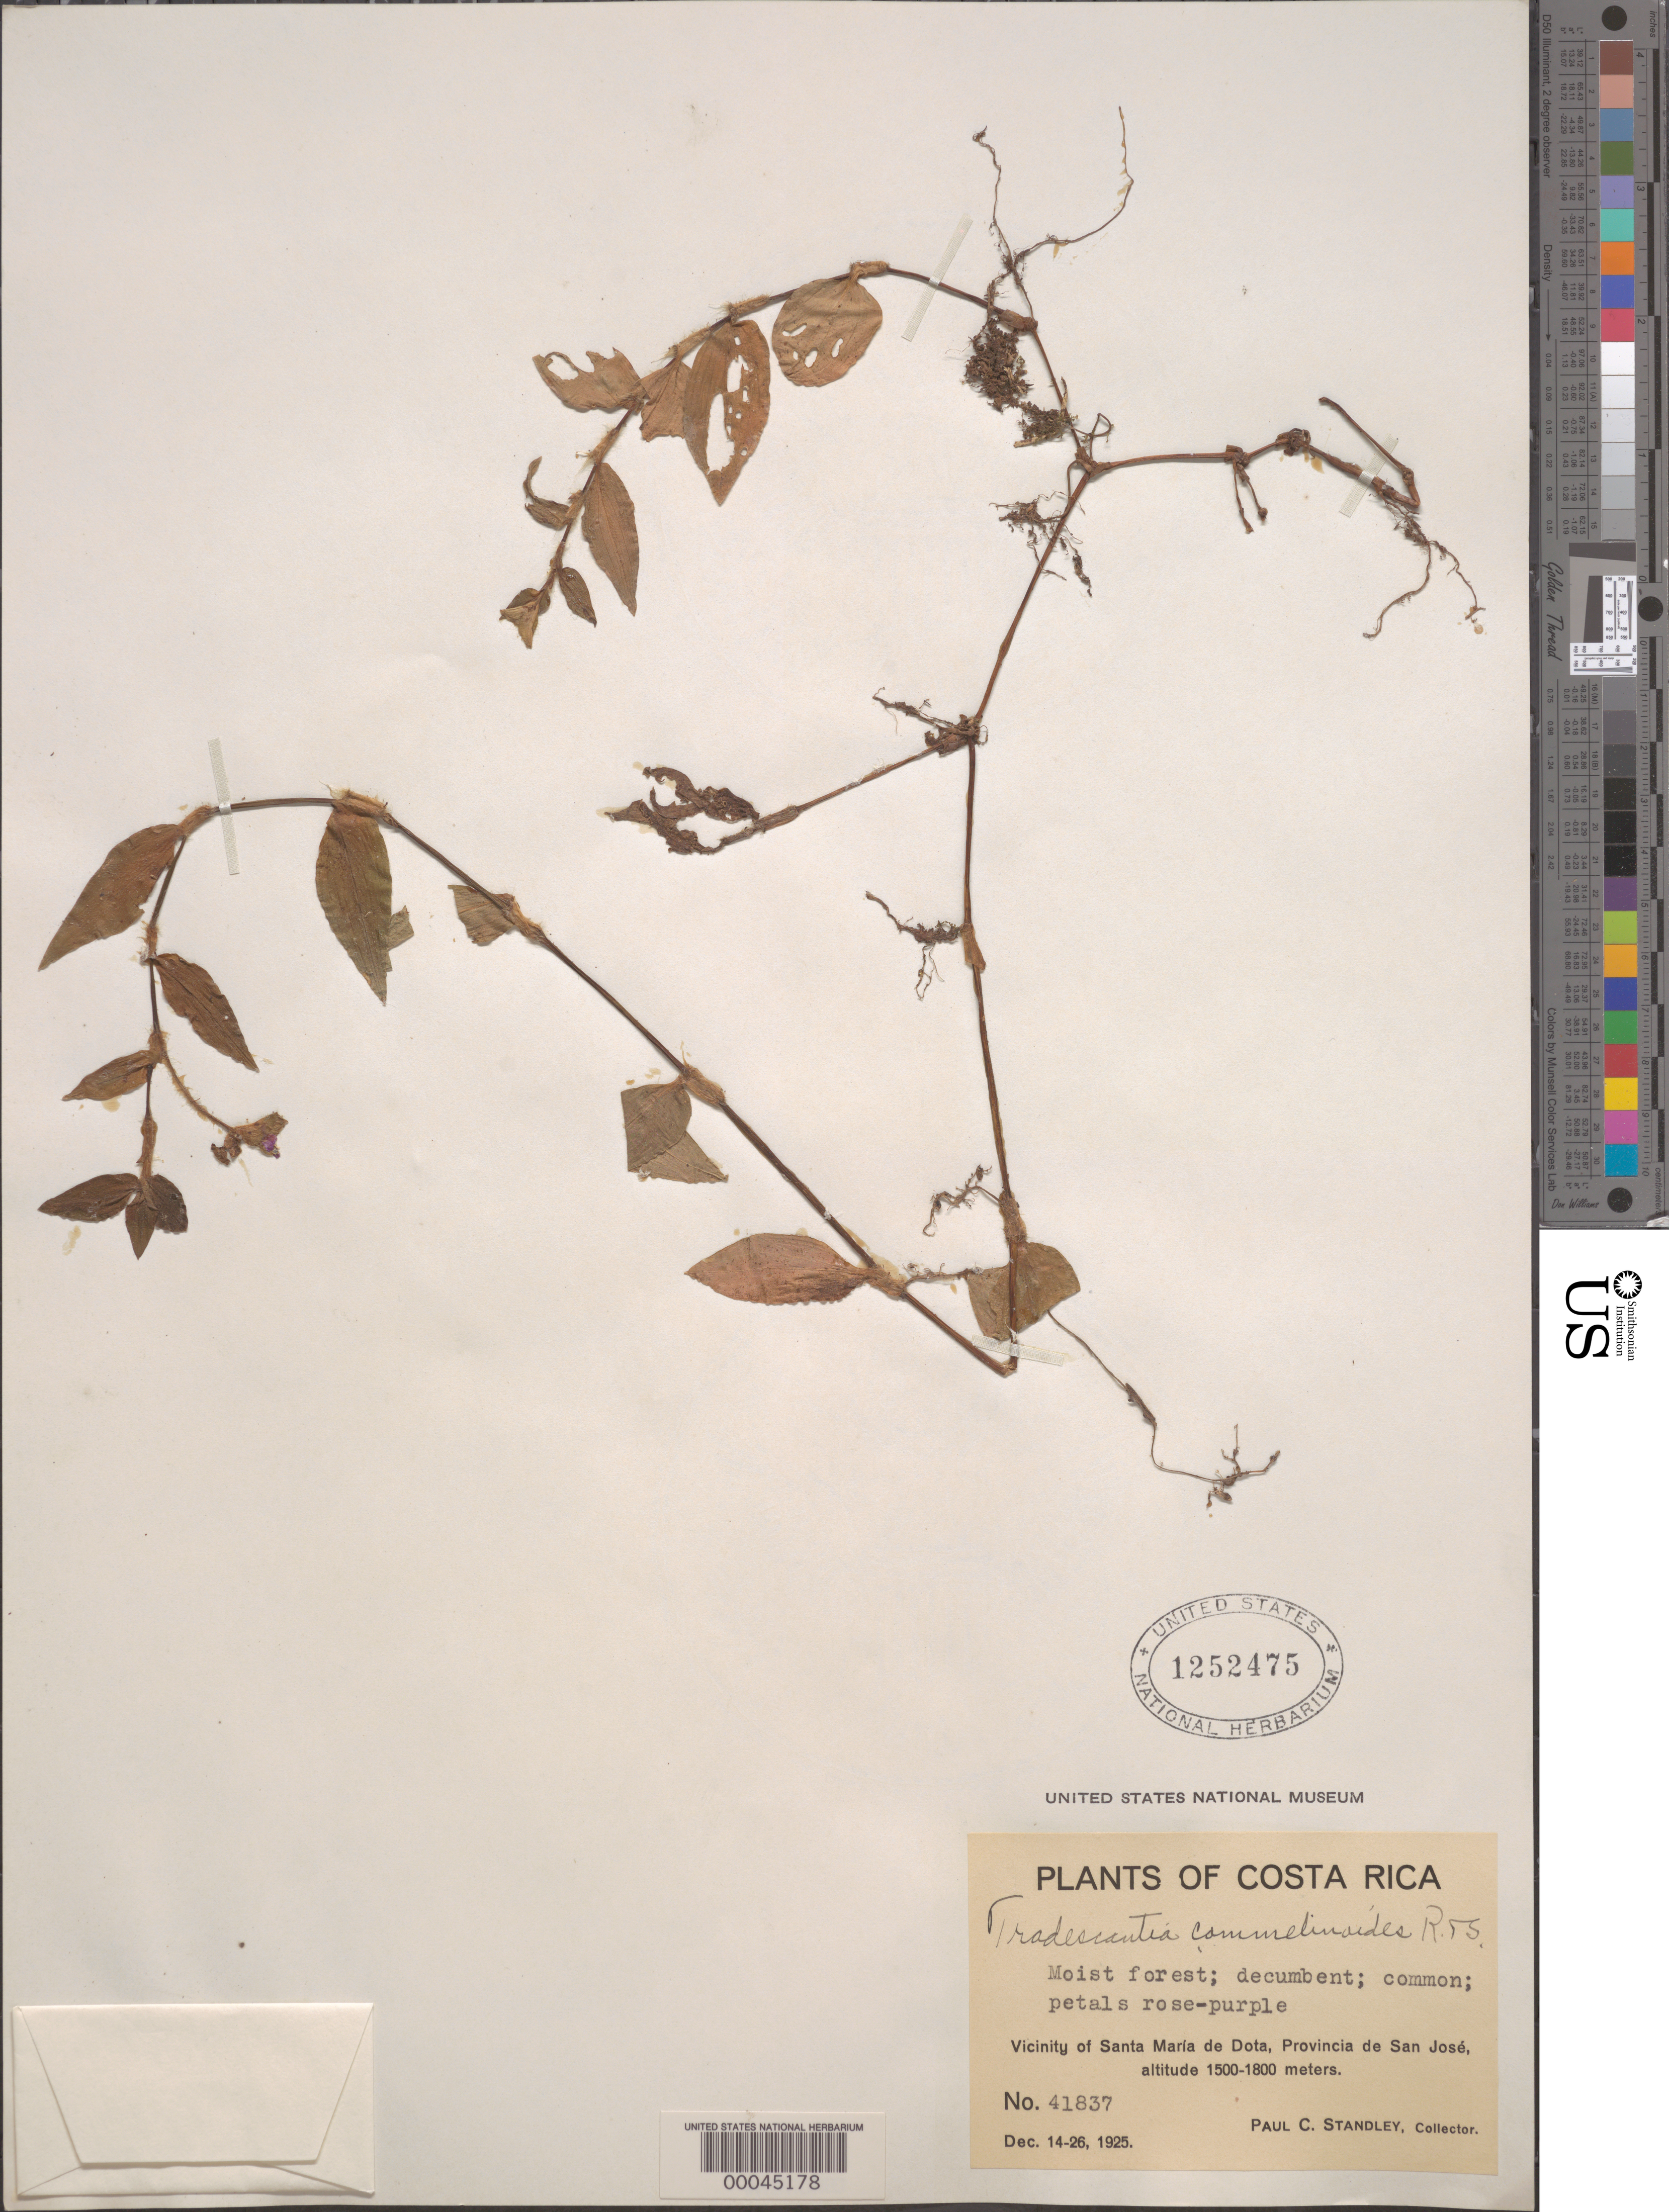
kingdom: Plantae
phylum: Tracheophyta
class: Liliopsida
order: Commelinales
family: Commelinaceae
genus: Tradescantia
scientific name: Tradescantia poelliae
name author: D.R. Hunt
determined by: Strong, Mark T., (BOT), Smithsonian Institution - National Museum of Natural History (UNITED STATES)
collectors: P. C. Standley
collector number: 41837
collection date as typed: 14 Dec 1925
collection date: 1925-12-14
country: Costa Rica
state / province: San José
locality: Near santa maria de dota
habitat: Moist forest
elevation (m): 1500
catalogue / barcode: US 1252475